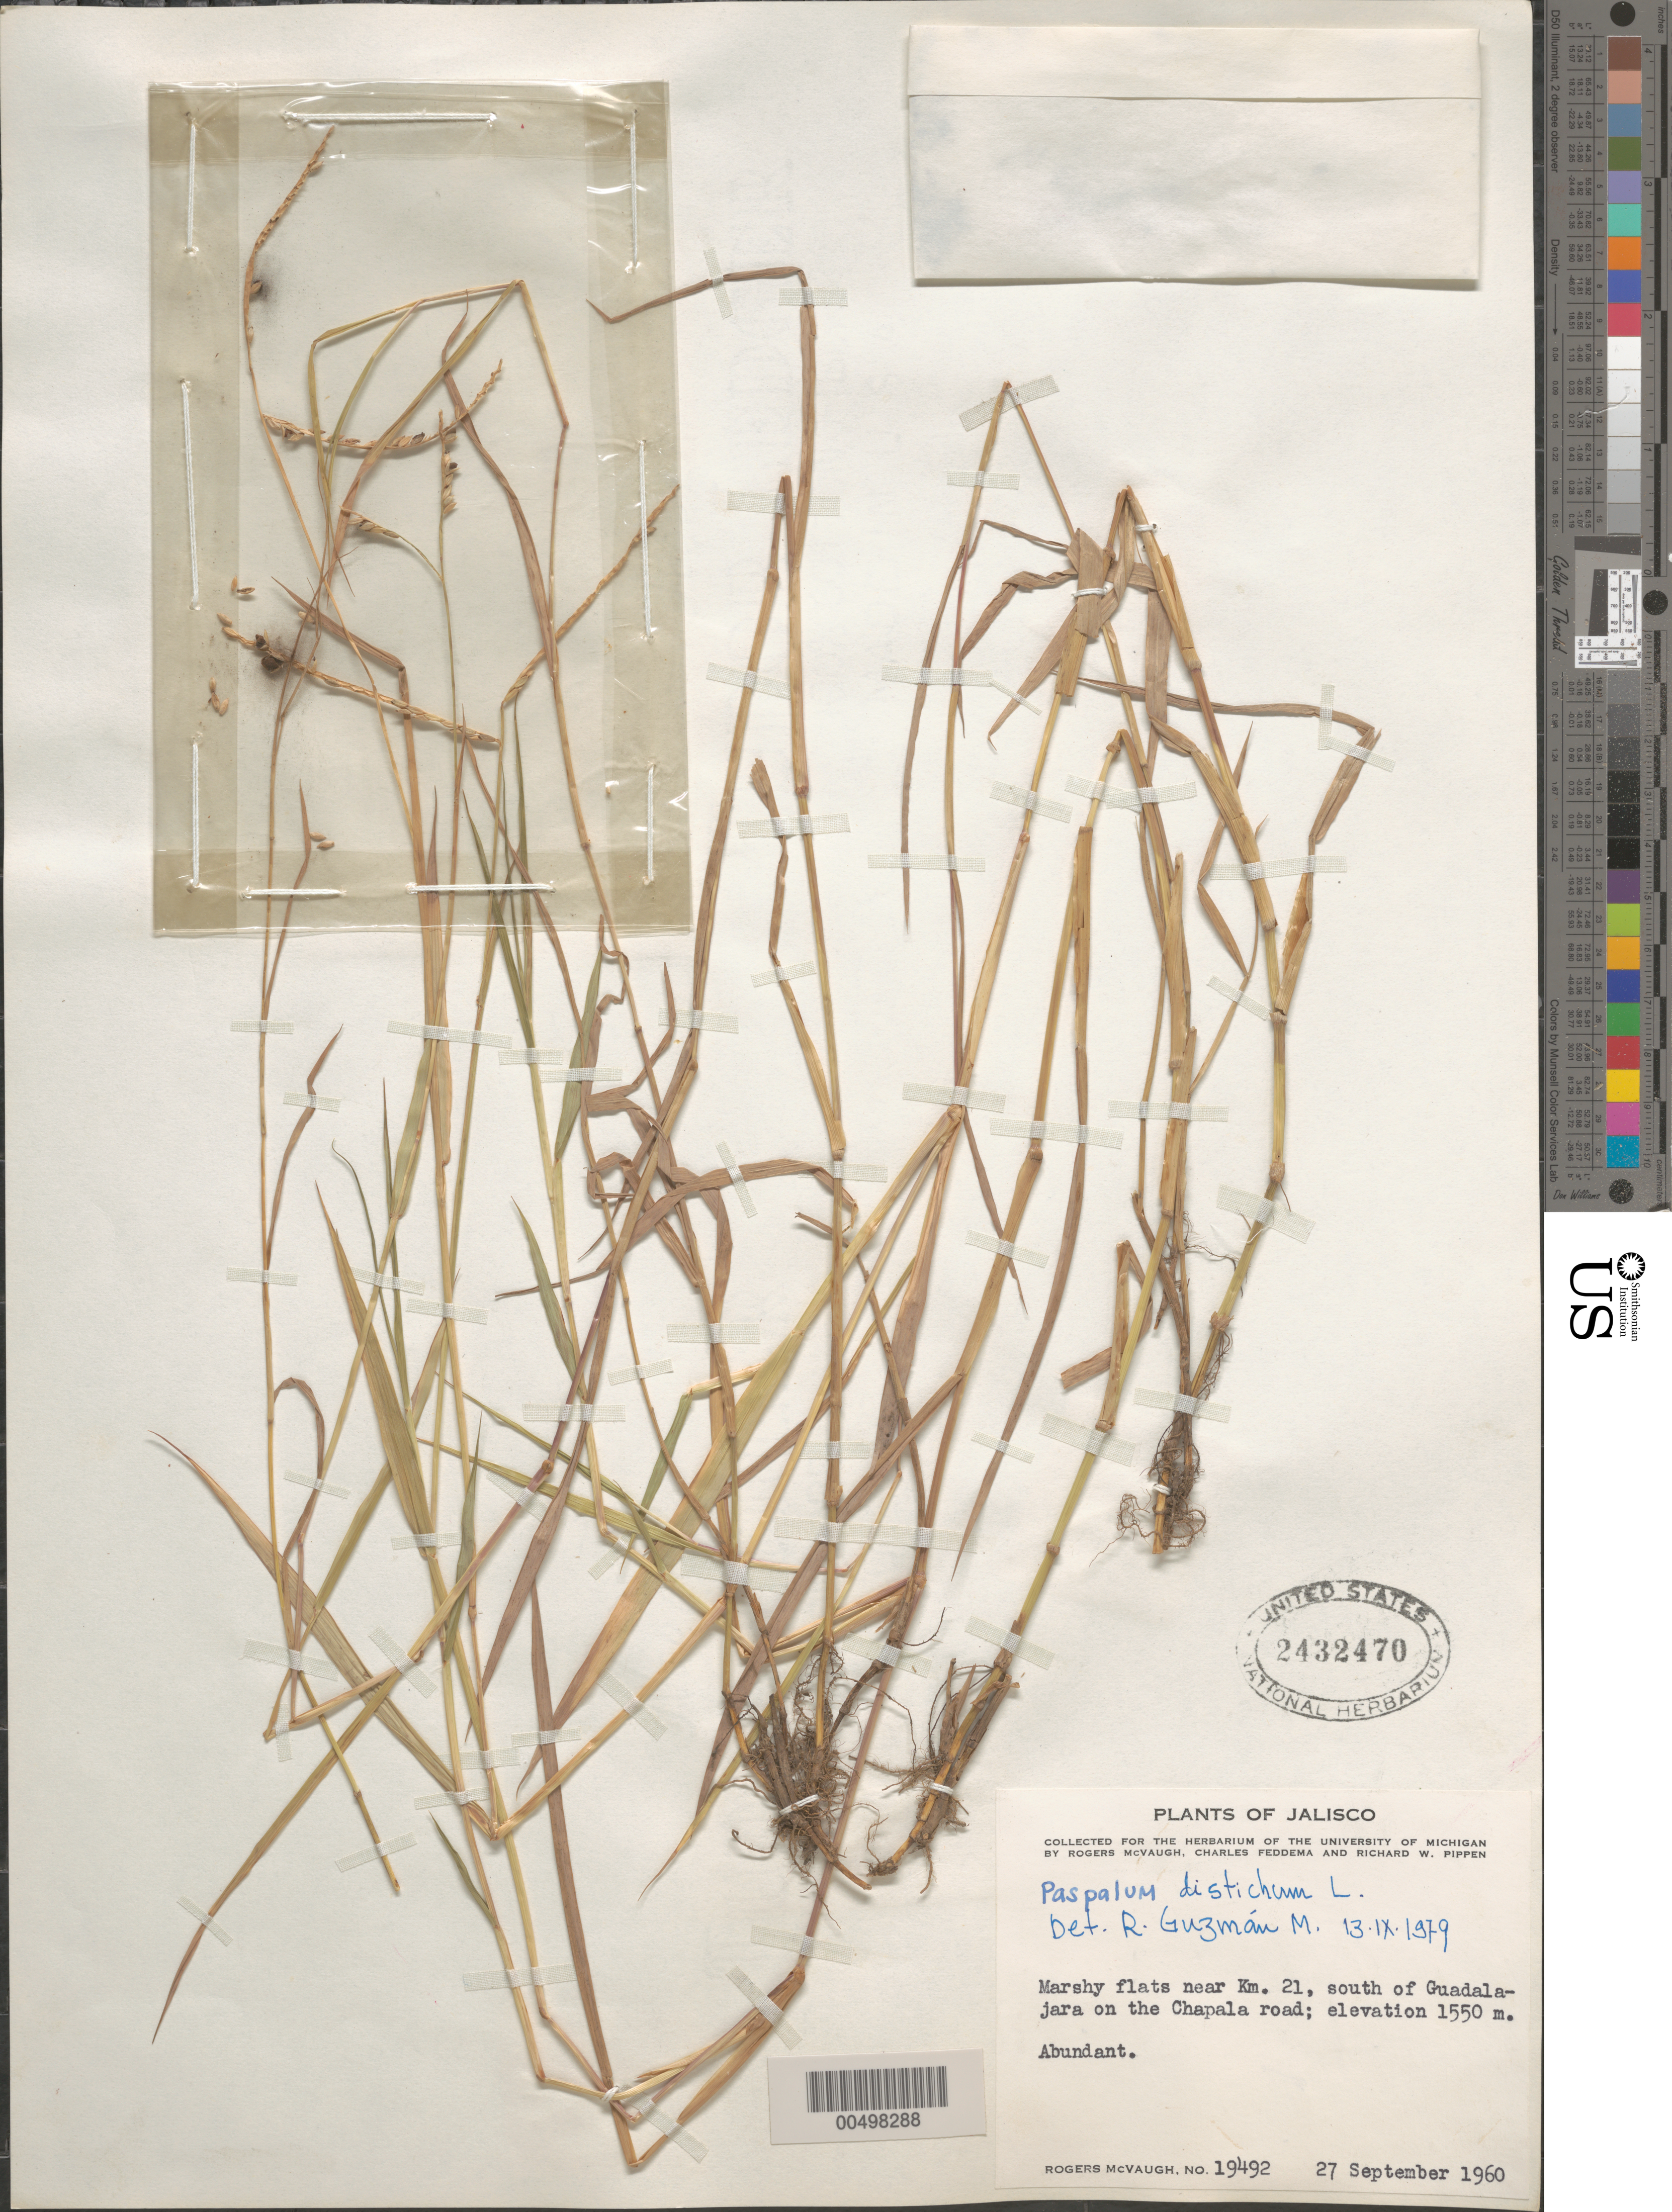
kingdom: Plantae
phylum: Tracheophyta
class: Liliopsida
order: Poales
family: Poaceae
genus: Paspalum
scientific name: Paspalum paspaloides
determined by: Guzm n-M., R.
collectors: R. McVaugh, C. Feddema & R. W. Pippen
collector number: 19492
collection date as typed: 27 Sep 1960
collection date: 1960-09-27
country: Mexico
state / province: Jalisco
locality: Near Km 21, S of Guadalajara on the Chapala road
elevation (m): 1550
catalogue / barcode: US 2432470